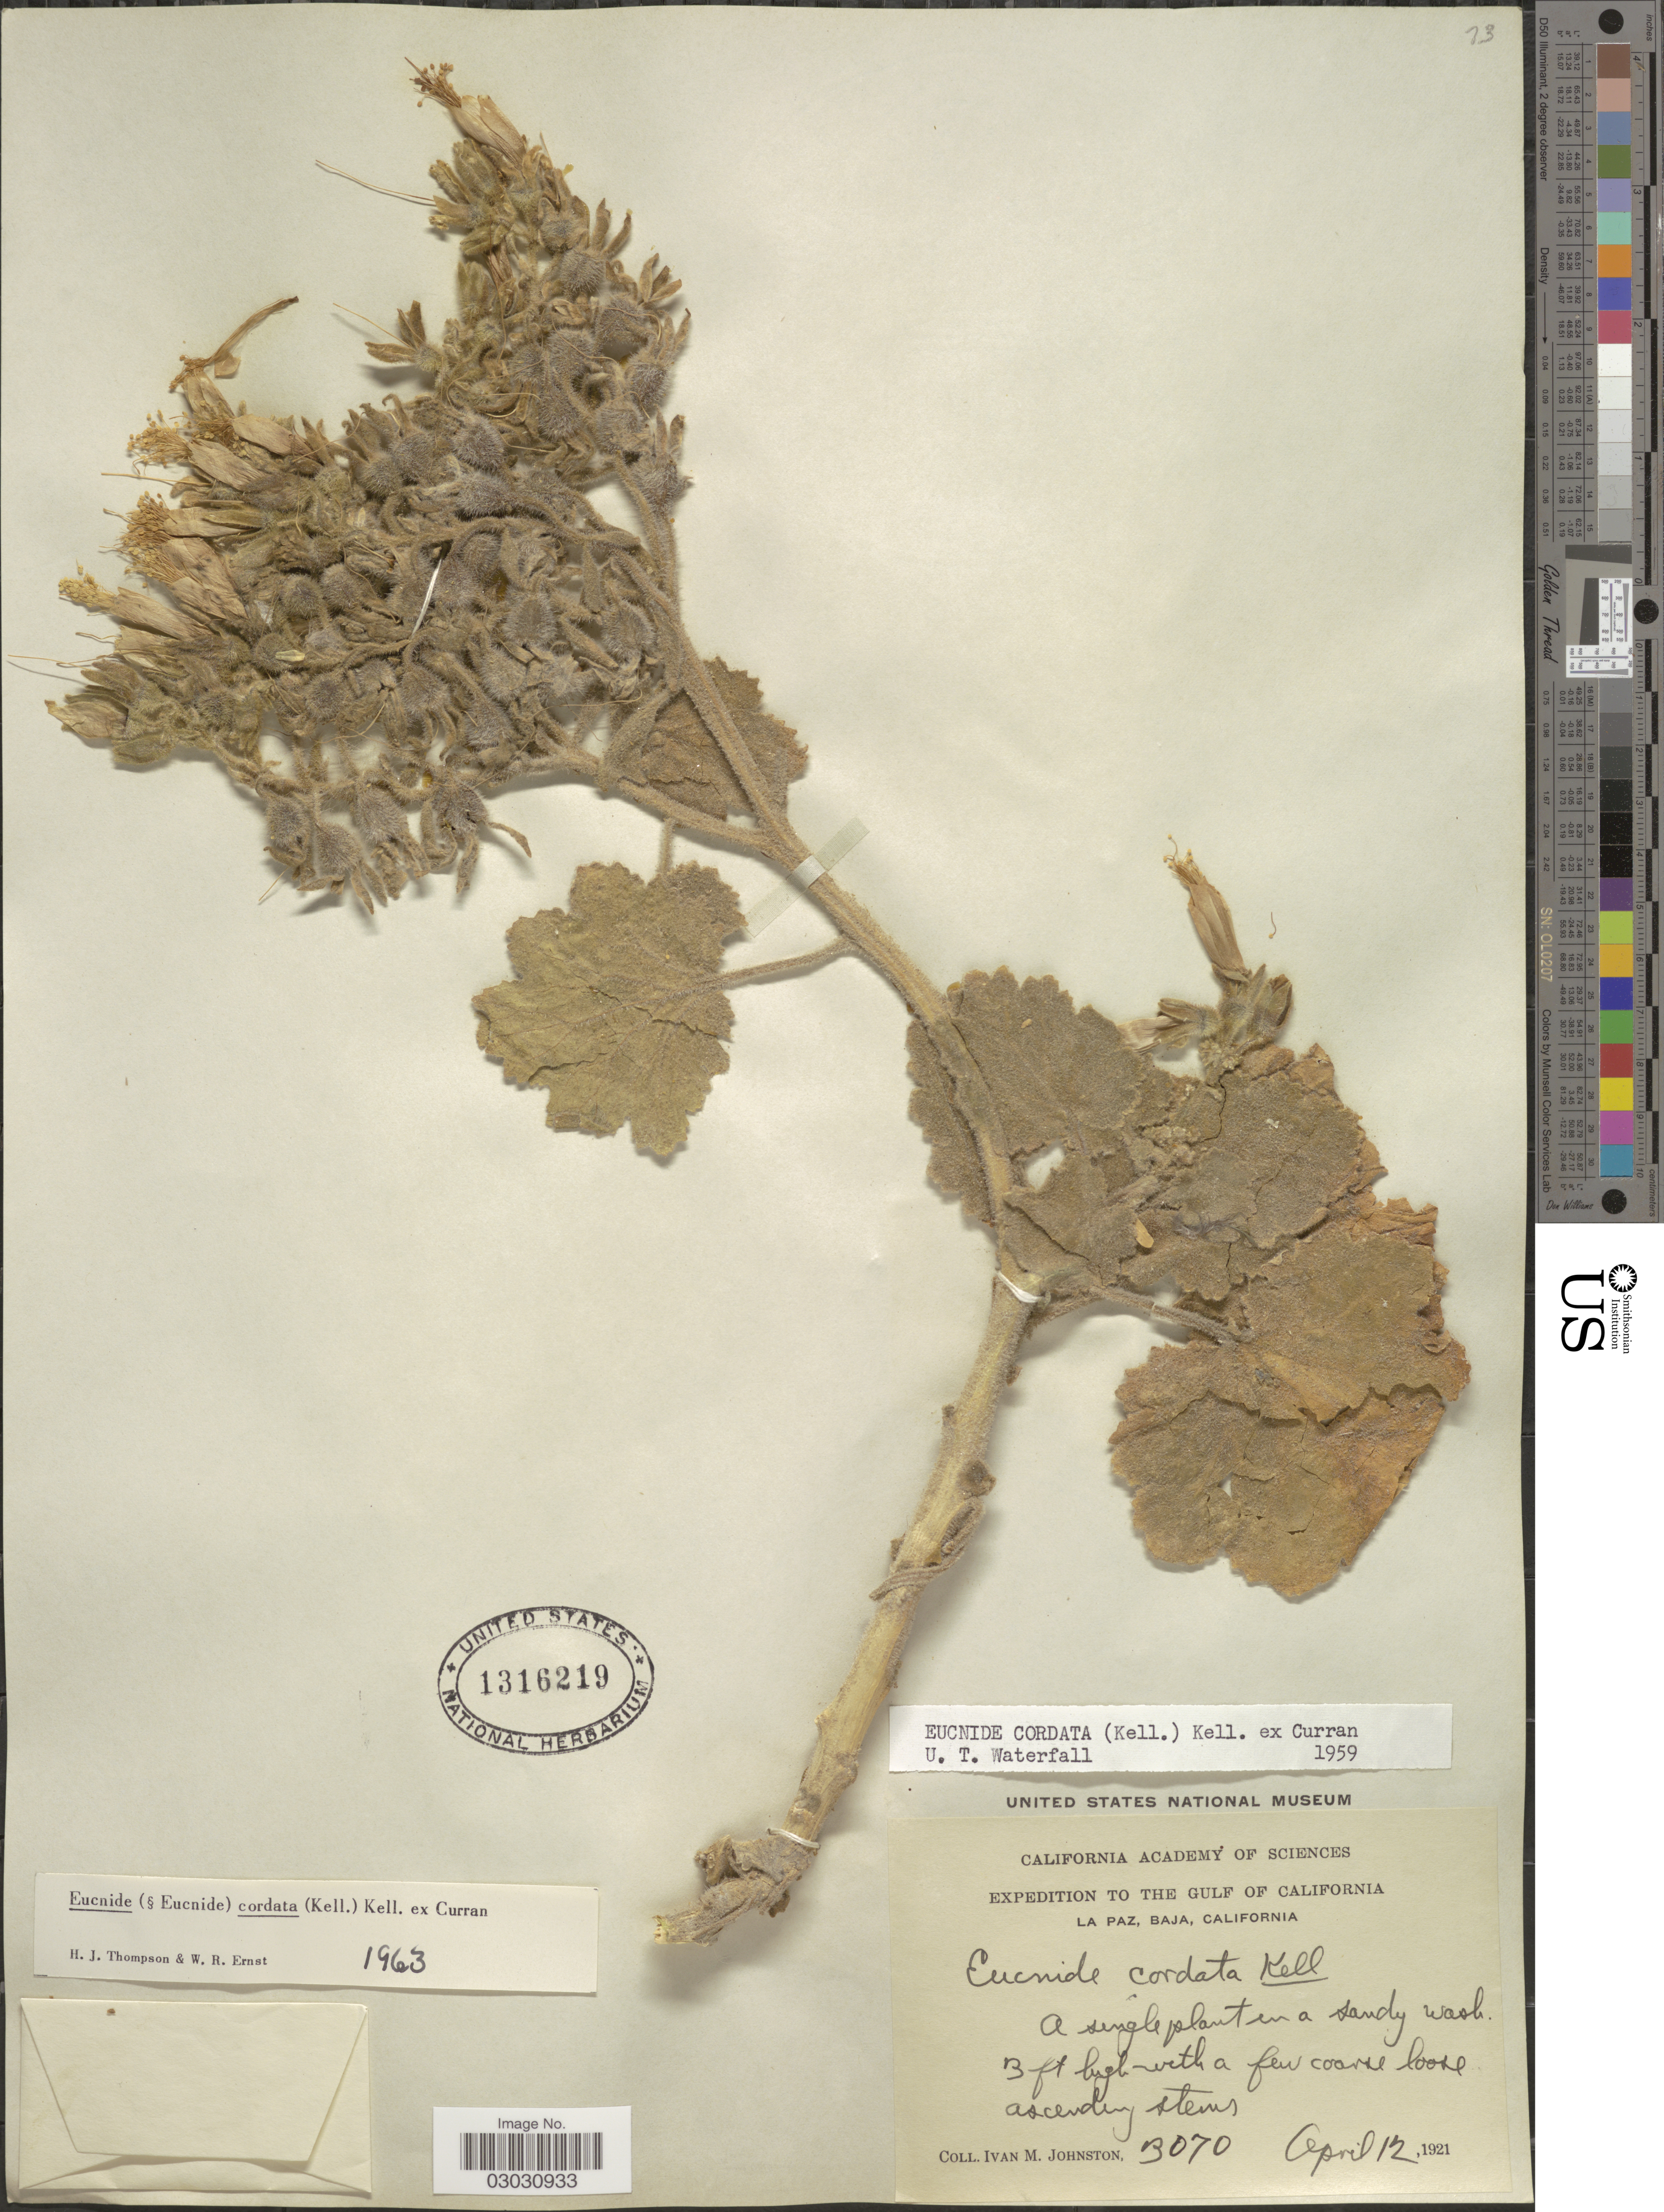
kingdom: Plantae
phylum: Tracheophyta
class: Magnoliopsida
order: Cornales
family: Loasaceae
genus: Eucnide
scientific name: Eucnide cordata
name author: (Kell.) Kellogg ex Curran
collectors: I.M. Johnston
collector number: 3070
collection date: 1921-04-12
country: Mexico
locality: Gulf of California. La Paz, Baja, California.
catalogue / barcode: US 1316219